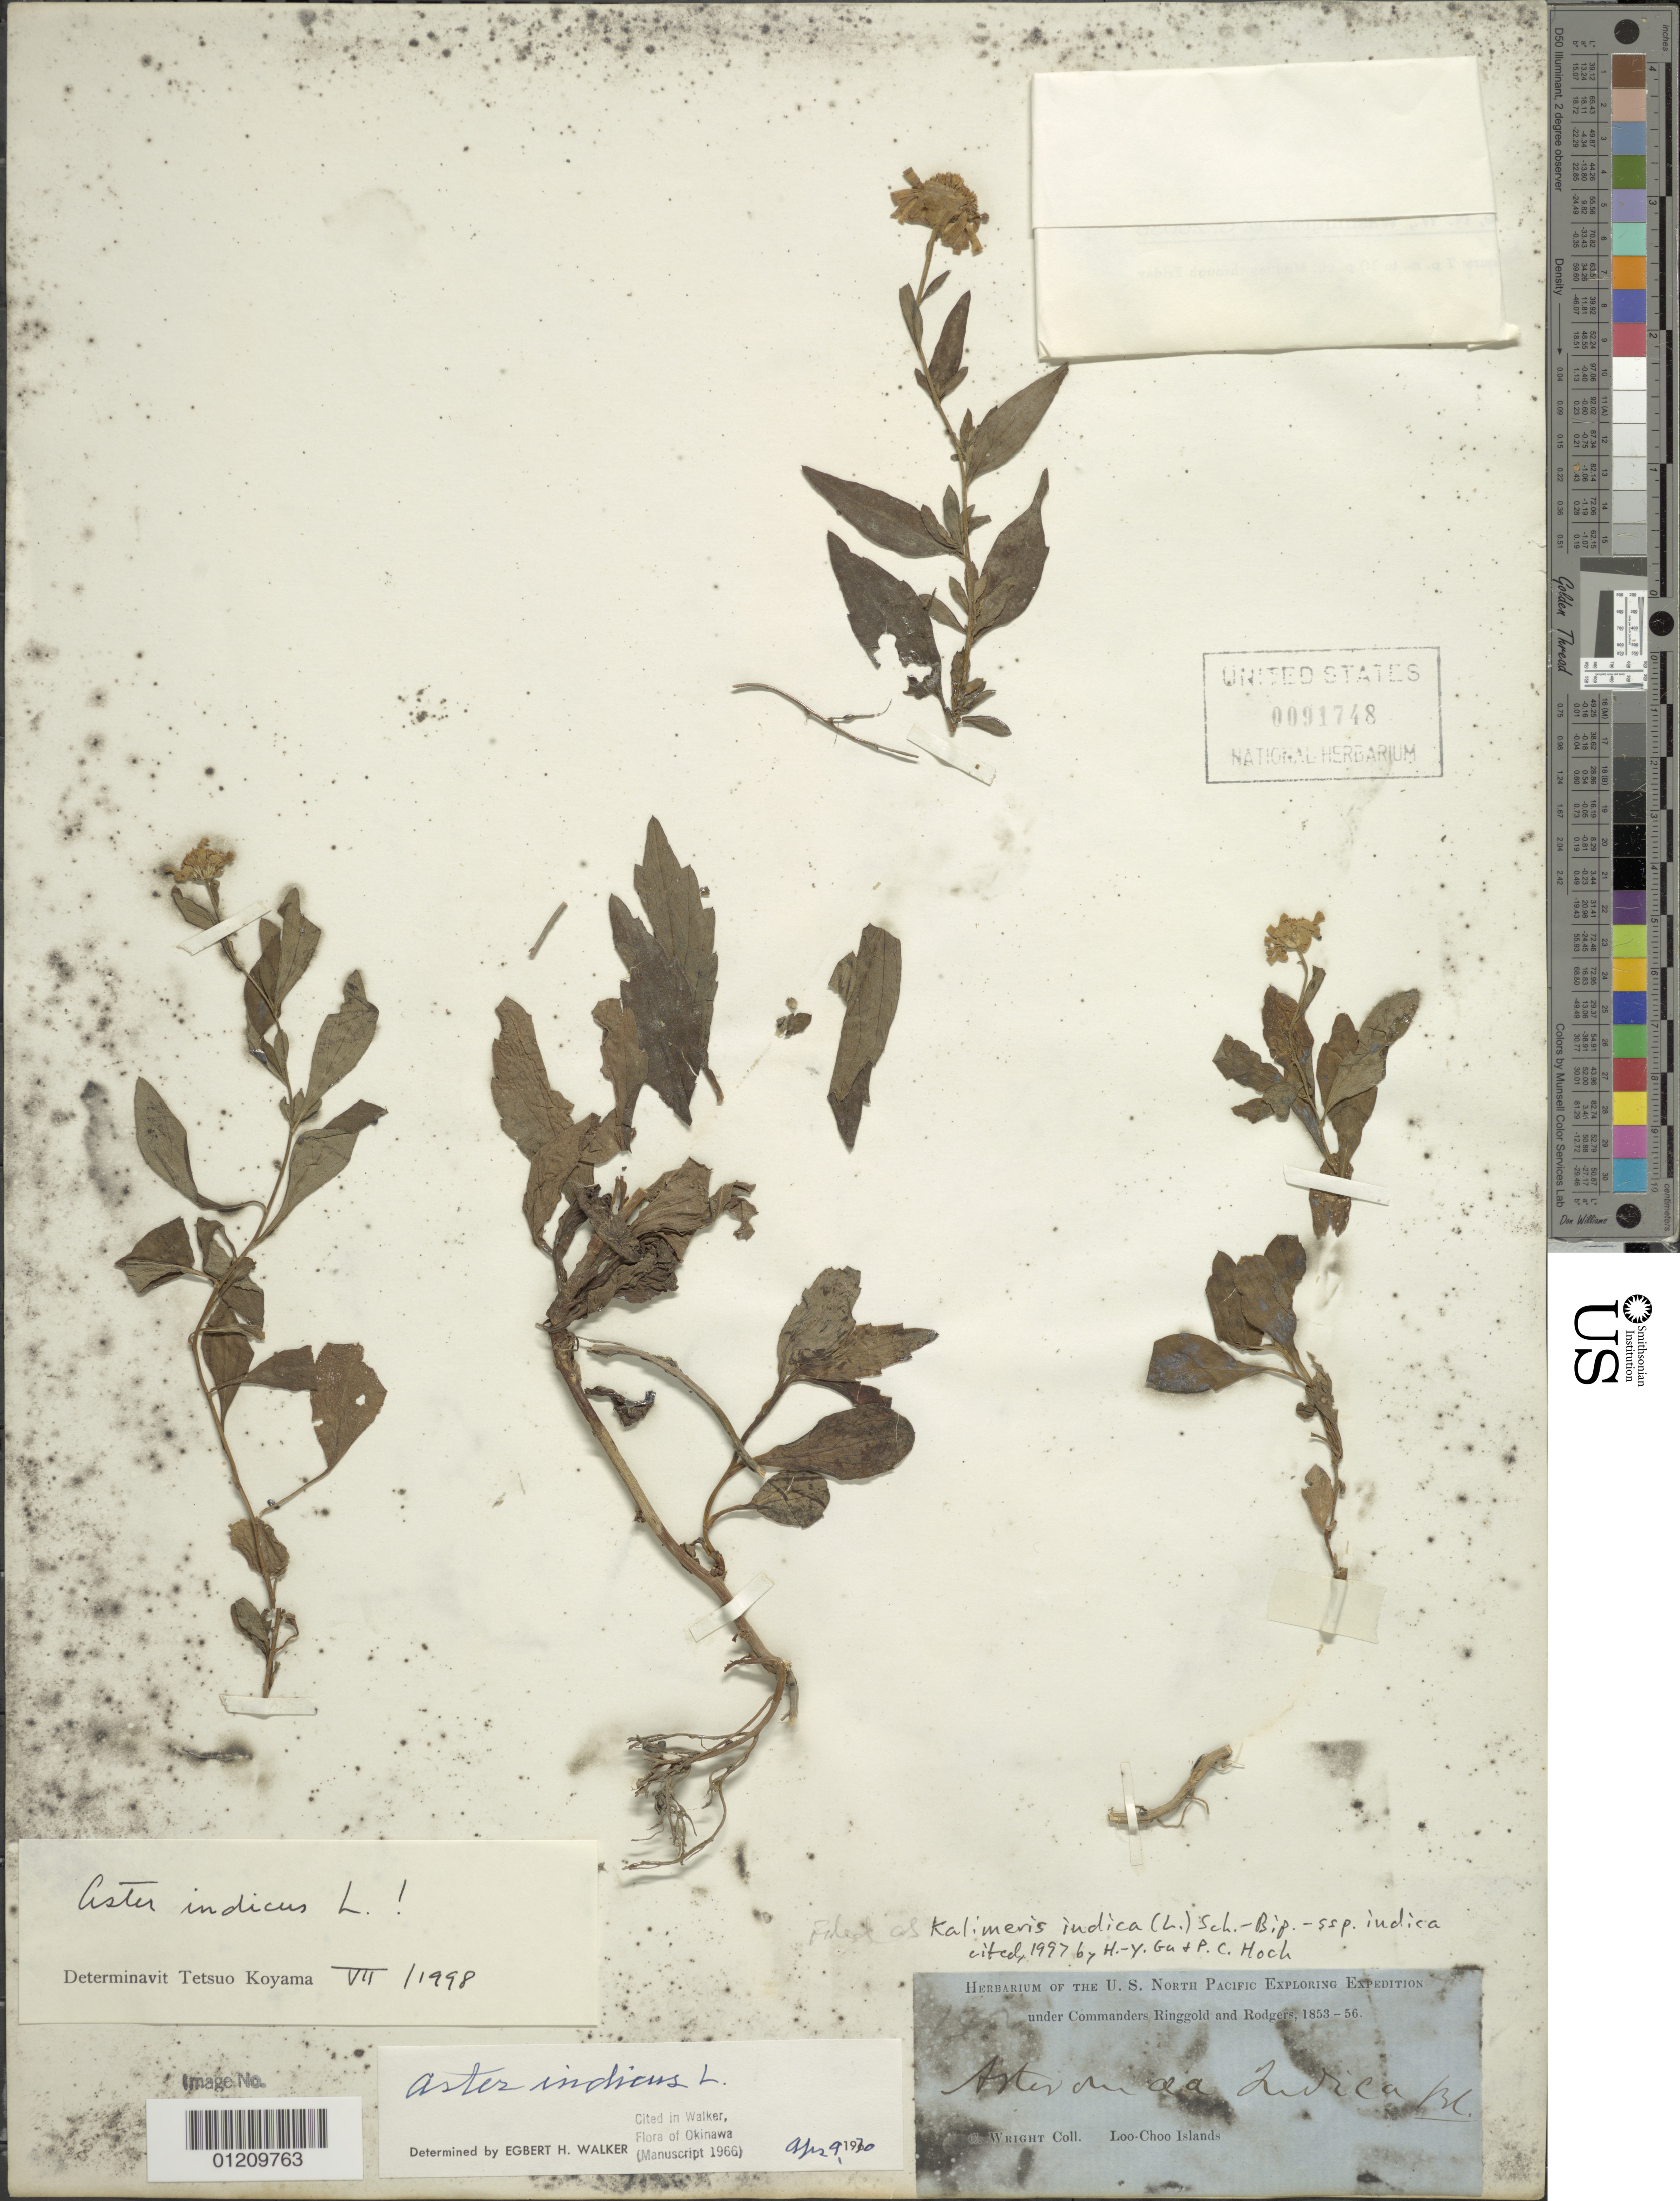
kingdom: Plantae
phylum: Tracheophyta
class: Magnoliopsida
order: Asterales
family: Asteraceae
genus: Kalimeris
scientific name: Kalimeris indica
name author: (L.) Sch. Bip.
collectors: C. Wright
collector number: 142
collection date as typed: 1853 to -- --- 1856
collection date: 1853/1856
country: Japan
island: Ryukyu Islands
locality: Loo Choo Islands.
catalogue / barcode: US 91748